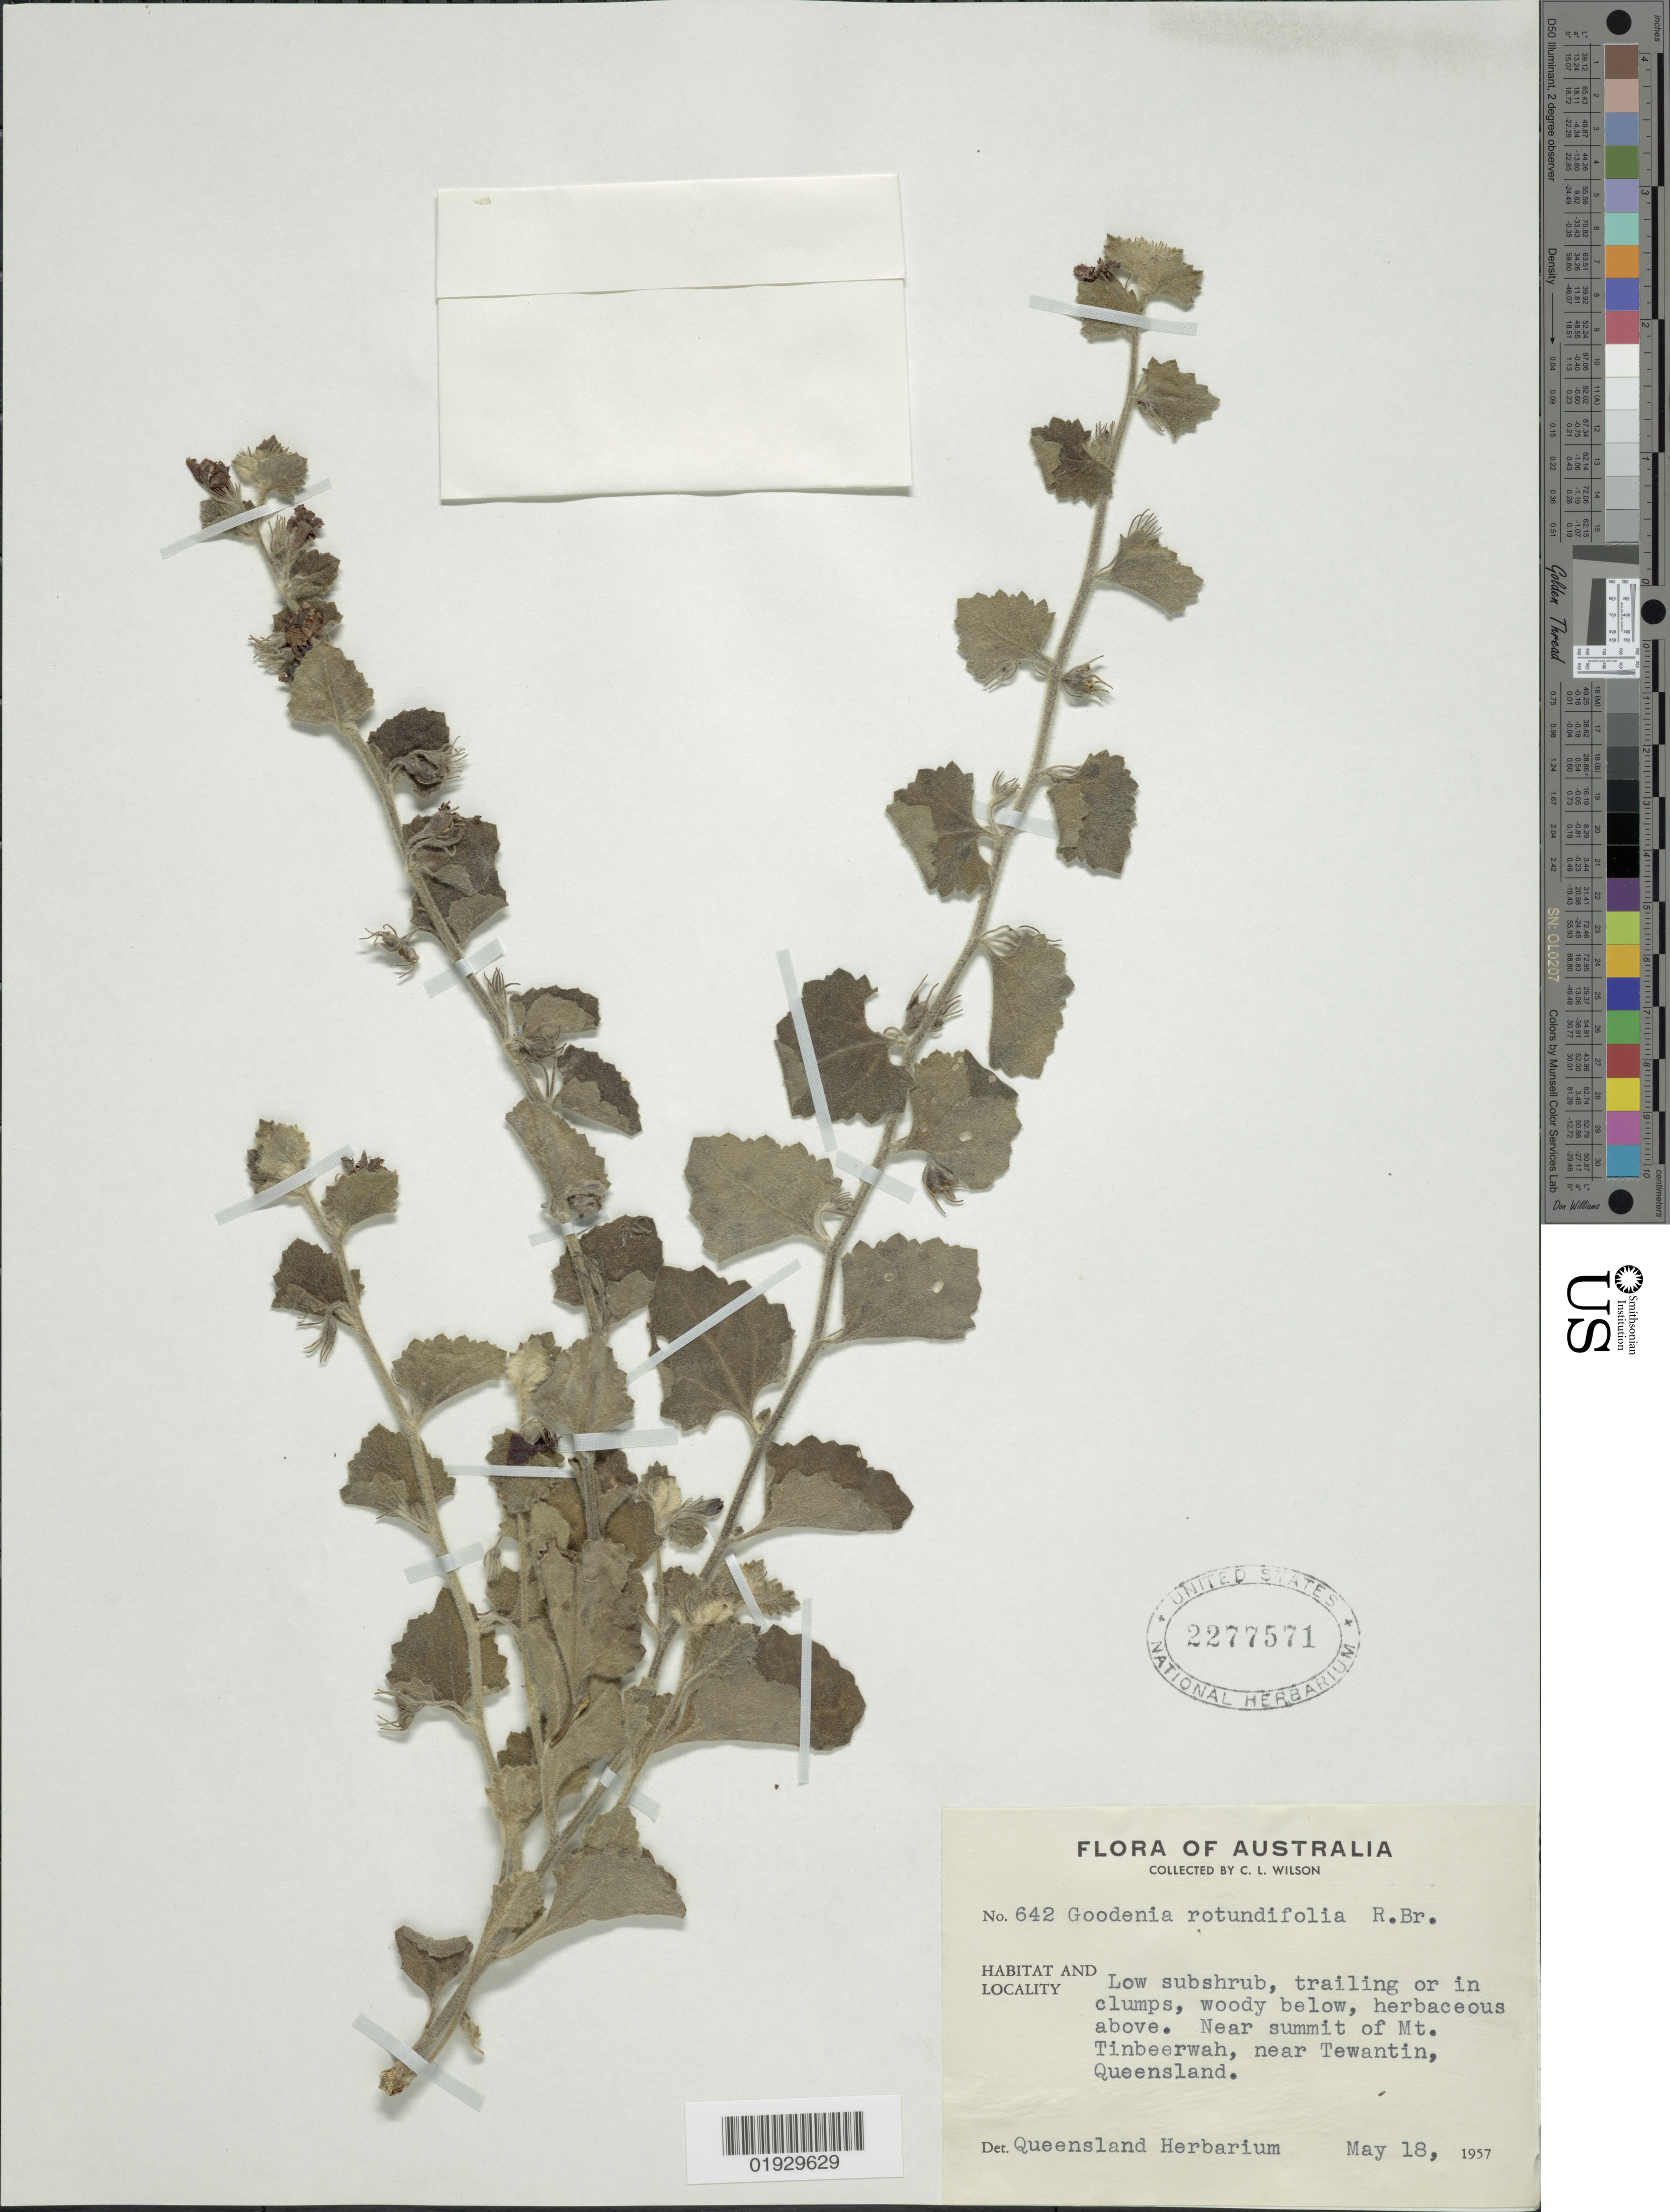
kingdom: Plantae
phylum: Tracheophyta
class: Magnoliopsida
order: Asterales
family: Goodeniaceae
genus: Goodenia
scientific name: Goodenia rotundifolia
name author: R. Br.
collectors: C. L. Wilson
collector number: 642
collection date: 1957-05-18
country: Australia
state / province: Queensland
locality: Near summit of Mt. Tinbeerwah, near Tewantin.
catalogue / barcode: US 2277571